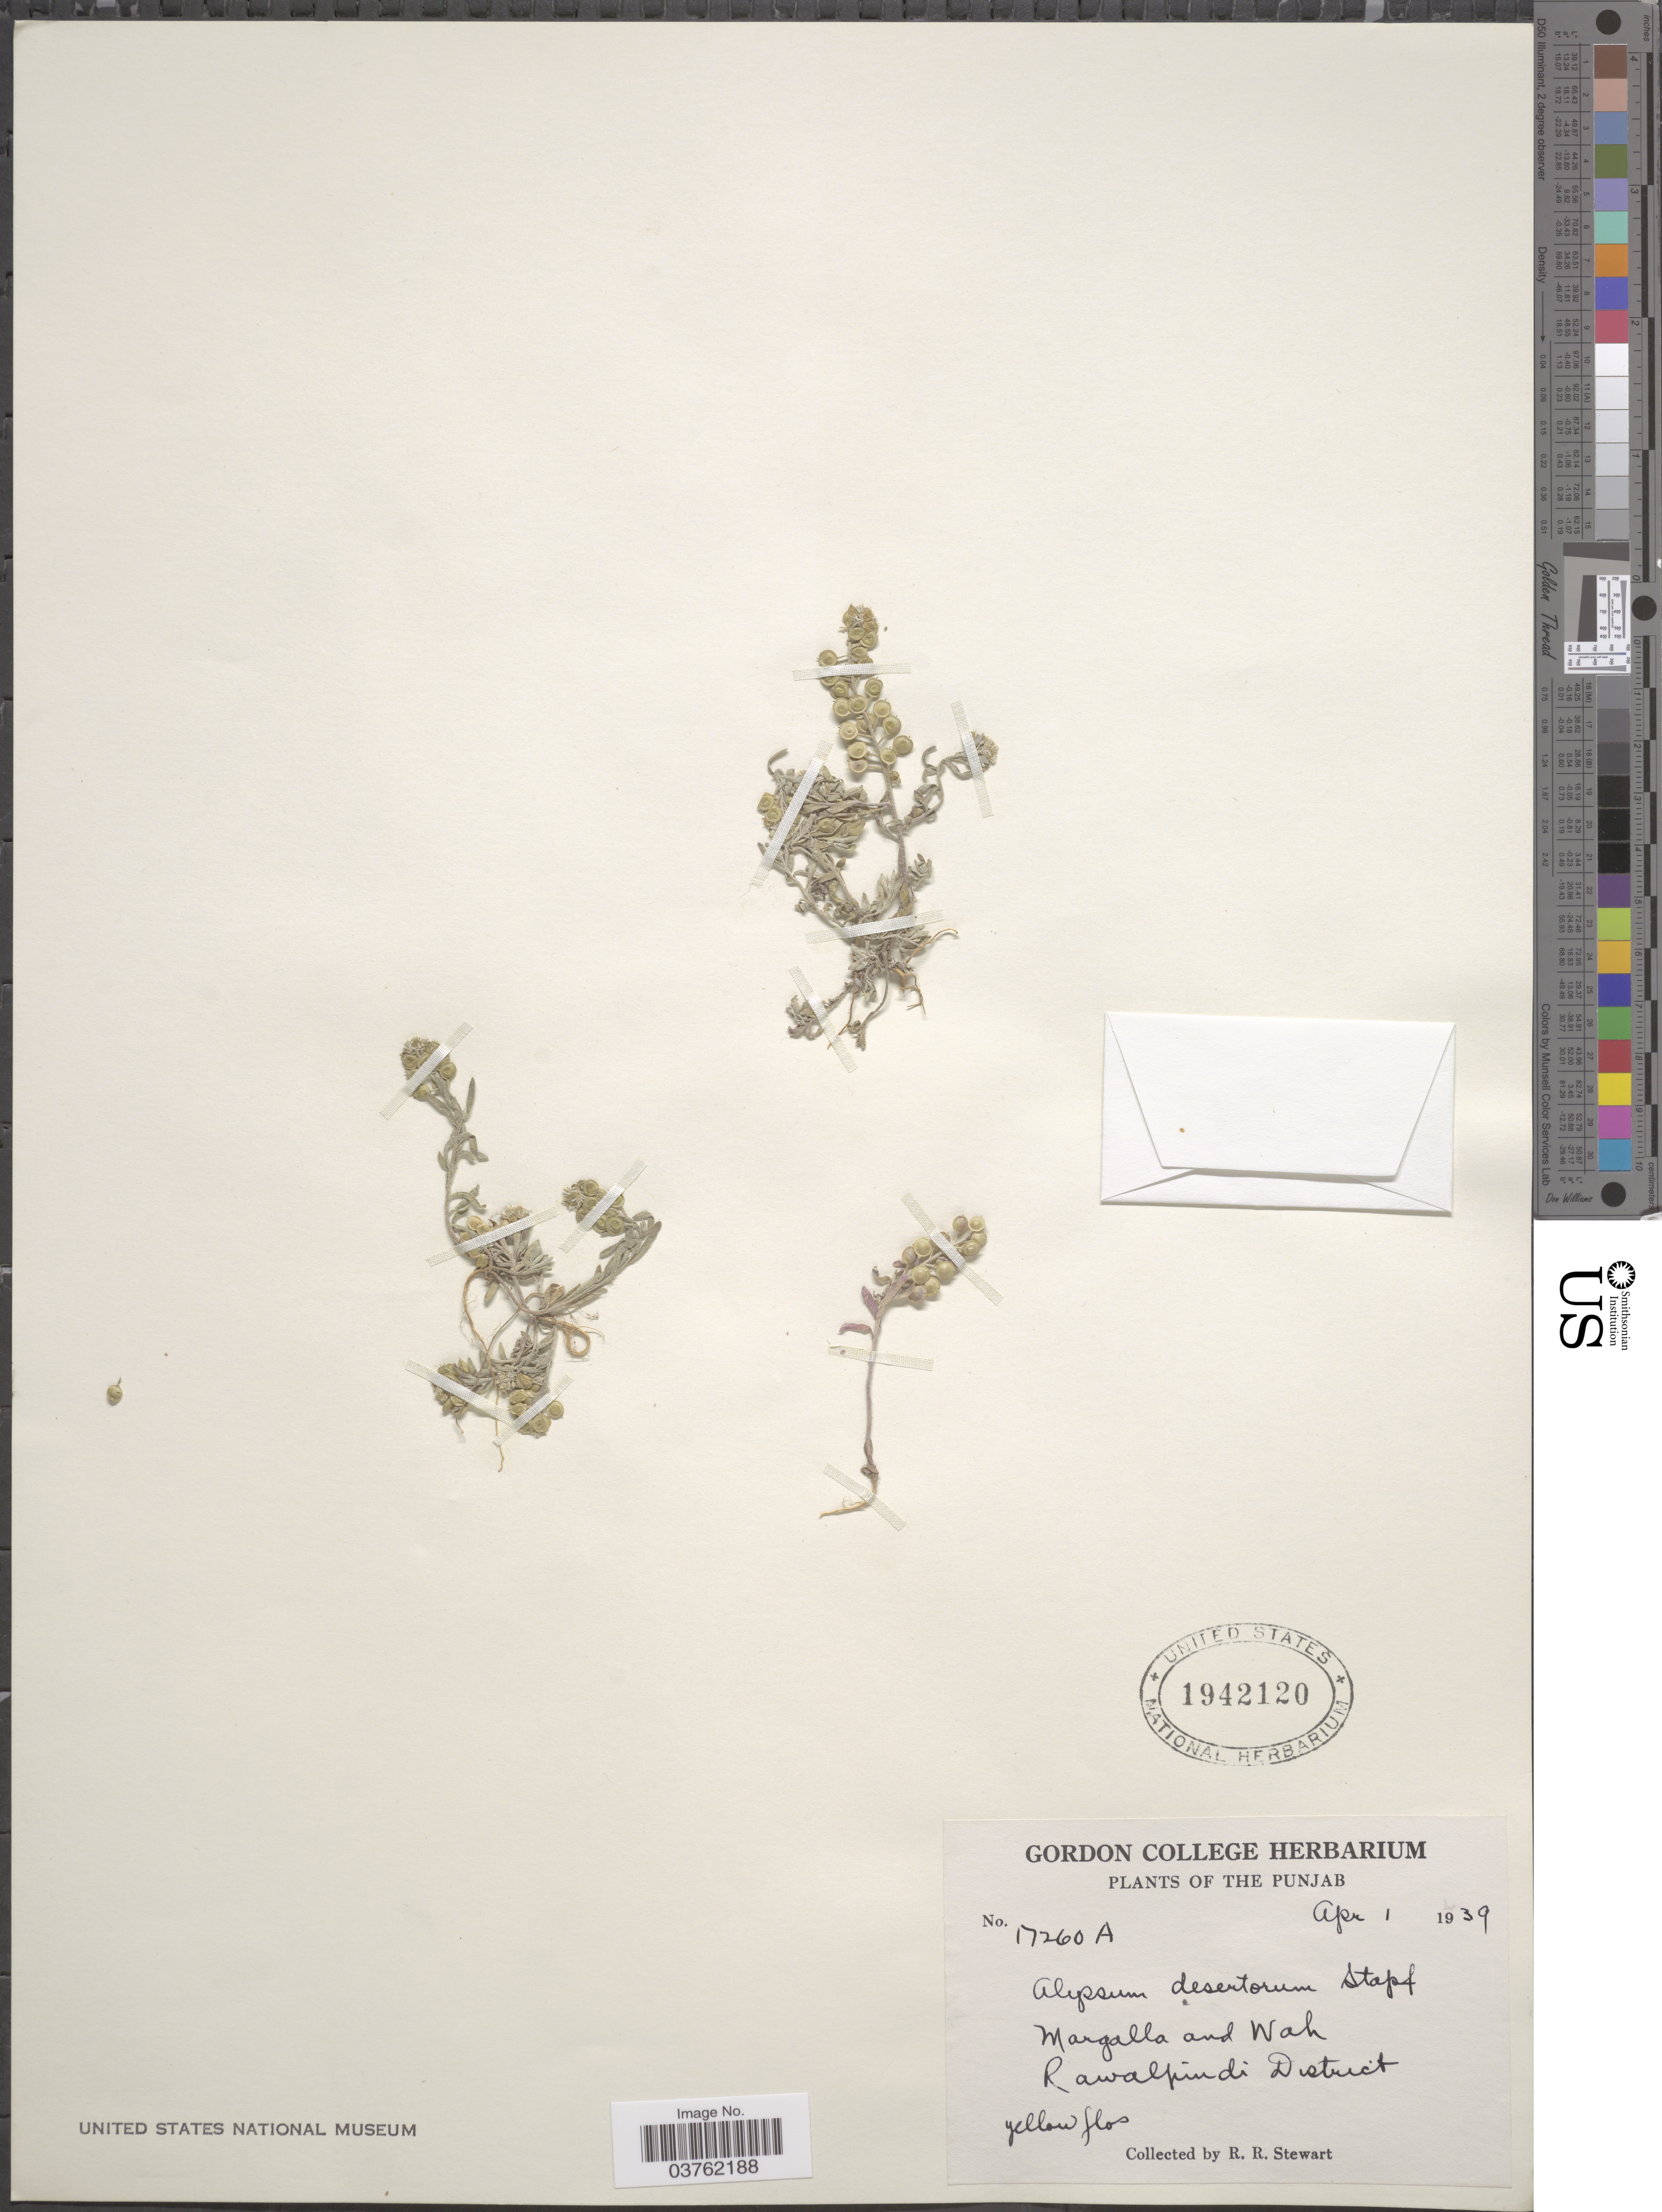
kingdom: Plantae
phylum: Tracheophyta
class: Magnoliopsida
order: Brassicales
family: Brassicaceae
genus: Alyssum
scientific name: Alyssum desertorum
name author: Stapf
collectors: R. Stewart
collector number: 17260A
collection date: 1939-04-01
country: Pakistan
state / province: Punjab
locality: Margalla and Wah. Rawalpindi District.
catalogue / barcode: US 1942120